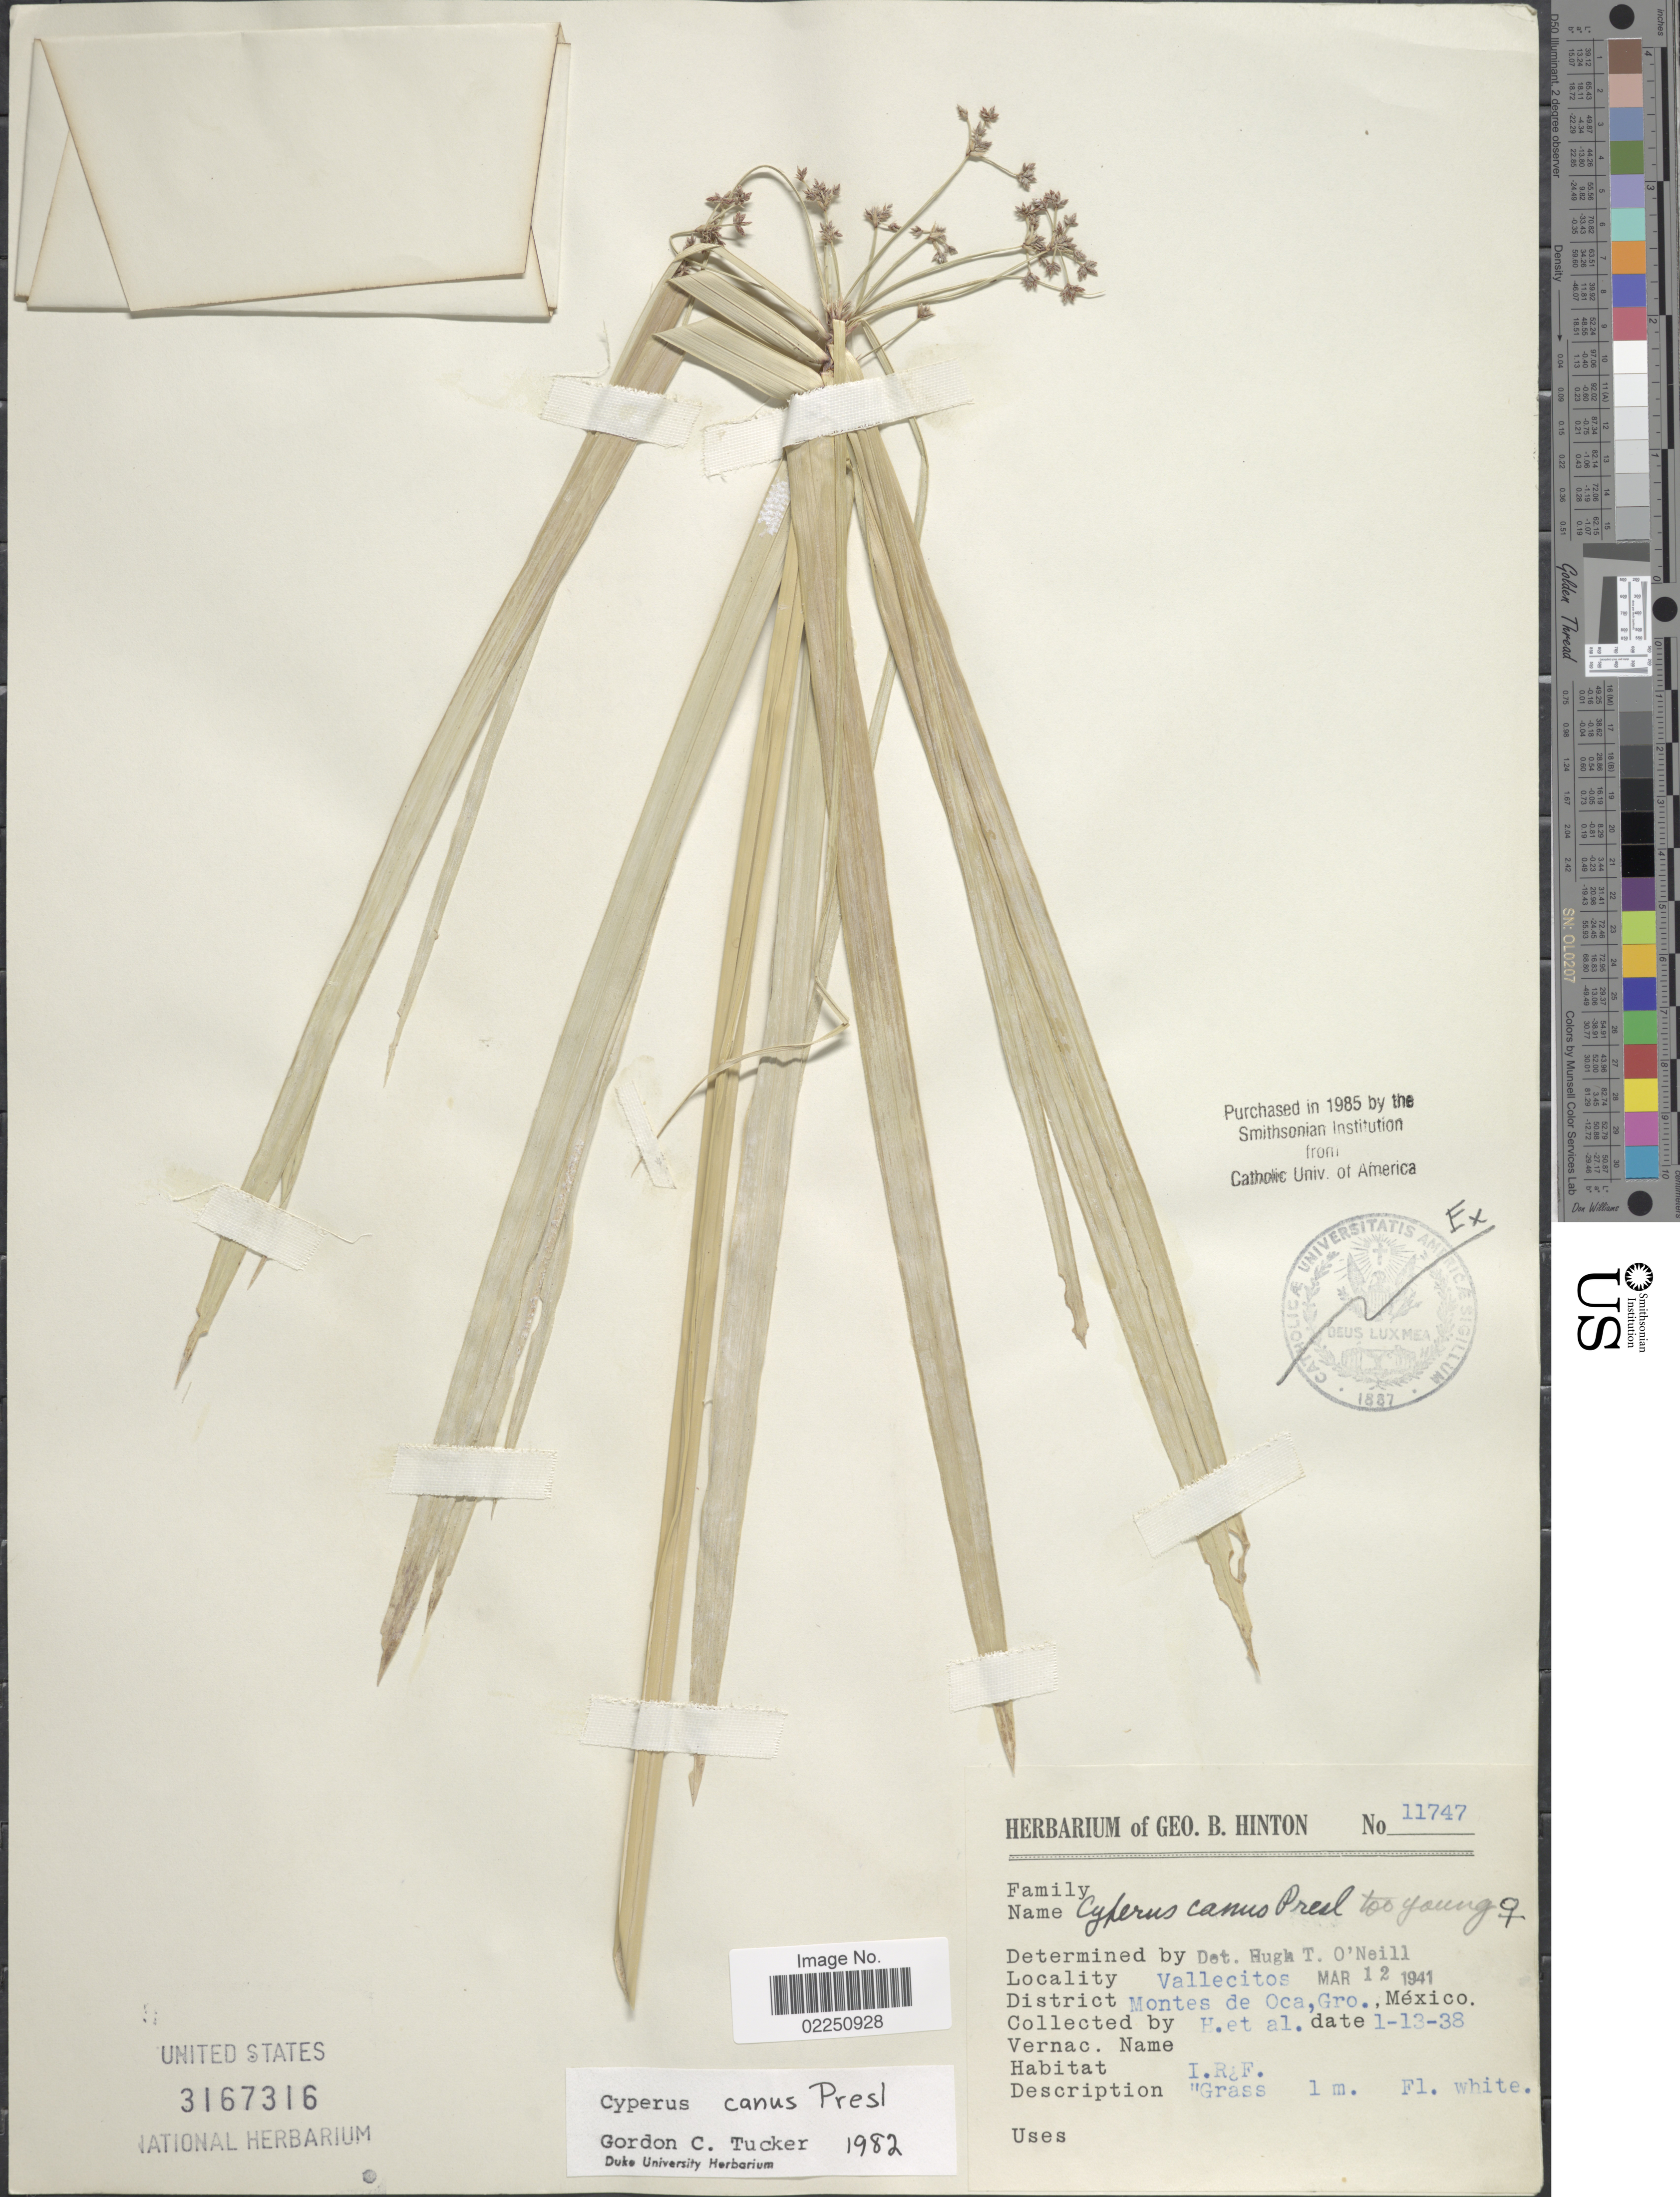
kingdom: Plantae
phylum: Tracheophyta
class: Liliopsida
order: Poales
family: Cyperaceae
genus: Cyperus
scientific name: Cyperus canus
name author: J. Presl & C. Presl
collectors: G. B. Hinton & et al.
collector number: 11747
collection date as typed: Transcribed d/m/y: 13/1/38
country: Mexico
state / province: Guerrero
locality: Vallecitos. District Montes de Oca, Gro.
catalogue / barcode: US 3167316